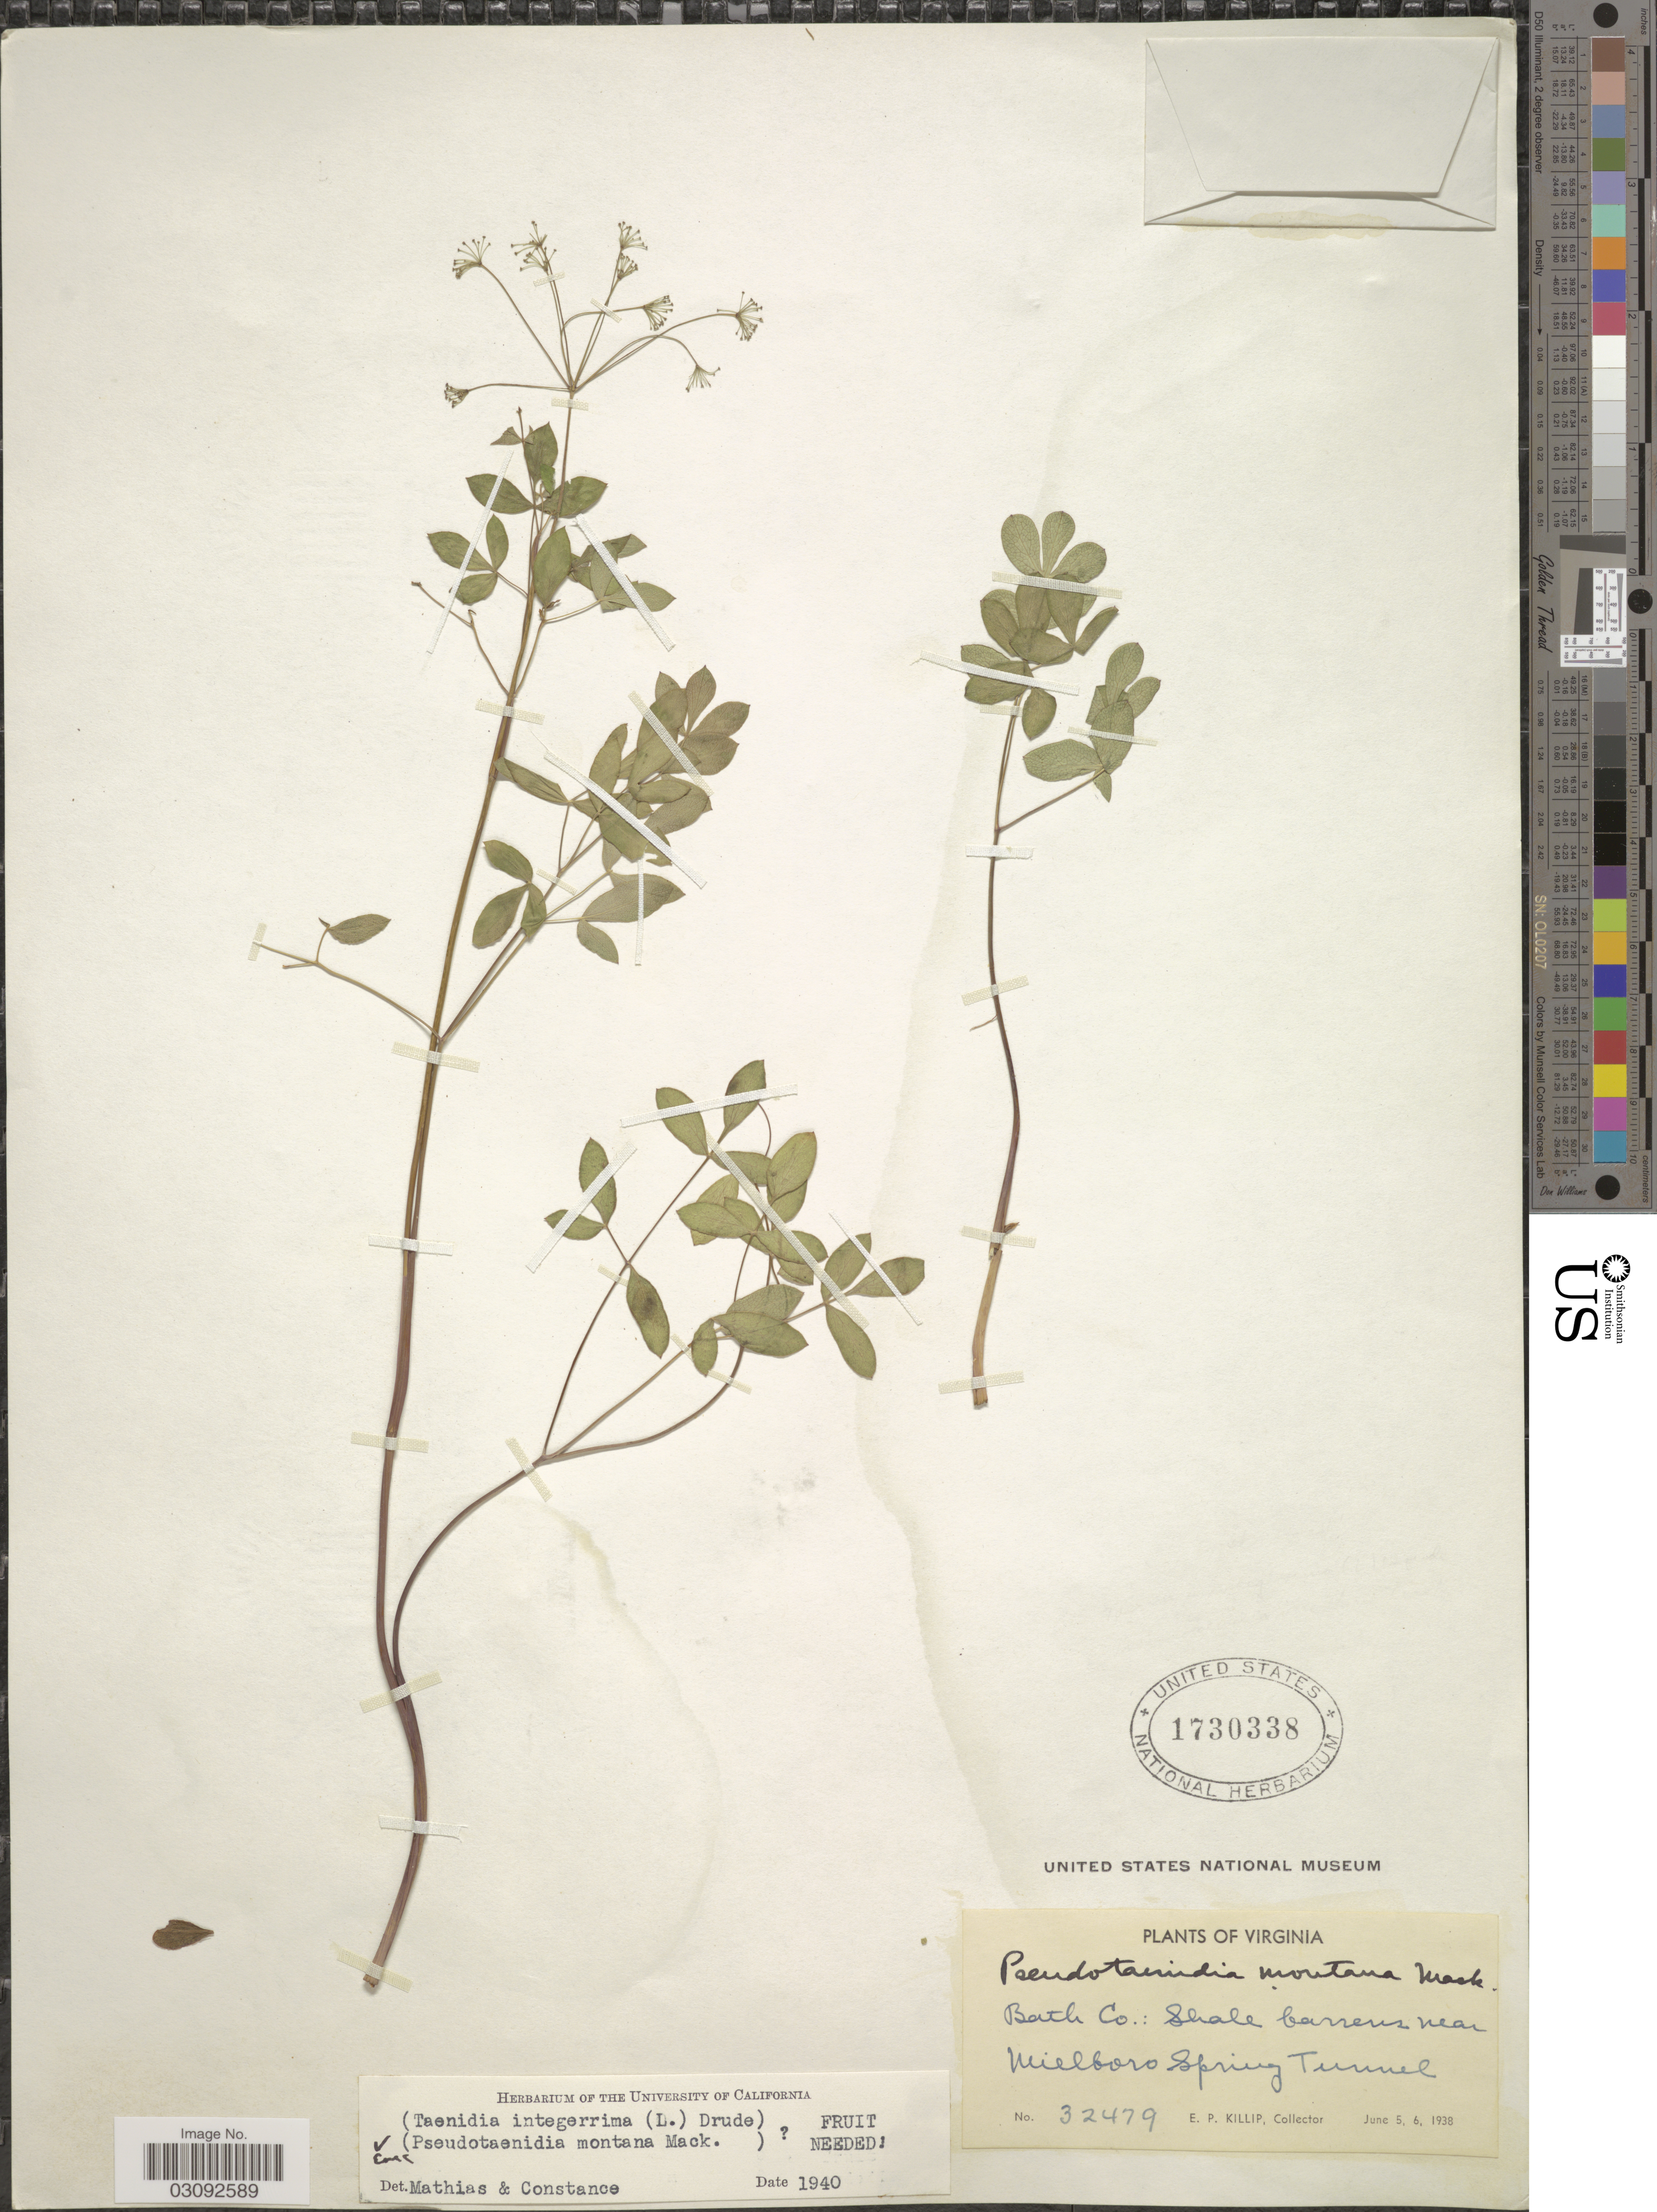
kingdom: Plantae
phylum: Tracheophyta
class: Magnoliopsida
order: Apiales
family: Apiaceae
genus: Pseudotaenidia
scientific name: Pseudotaenidia montana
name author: Mack.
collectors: E. P. Killip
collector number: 32479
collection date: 1938-06-05/1938-06-06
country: United States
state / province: Virginia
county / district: Bath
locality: Bath Co.: Shale barrens near Millboro Spring Tunnel.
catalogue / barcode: US 1730338